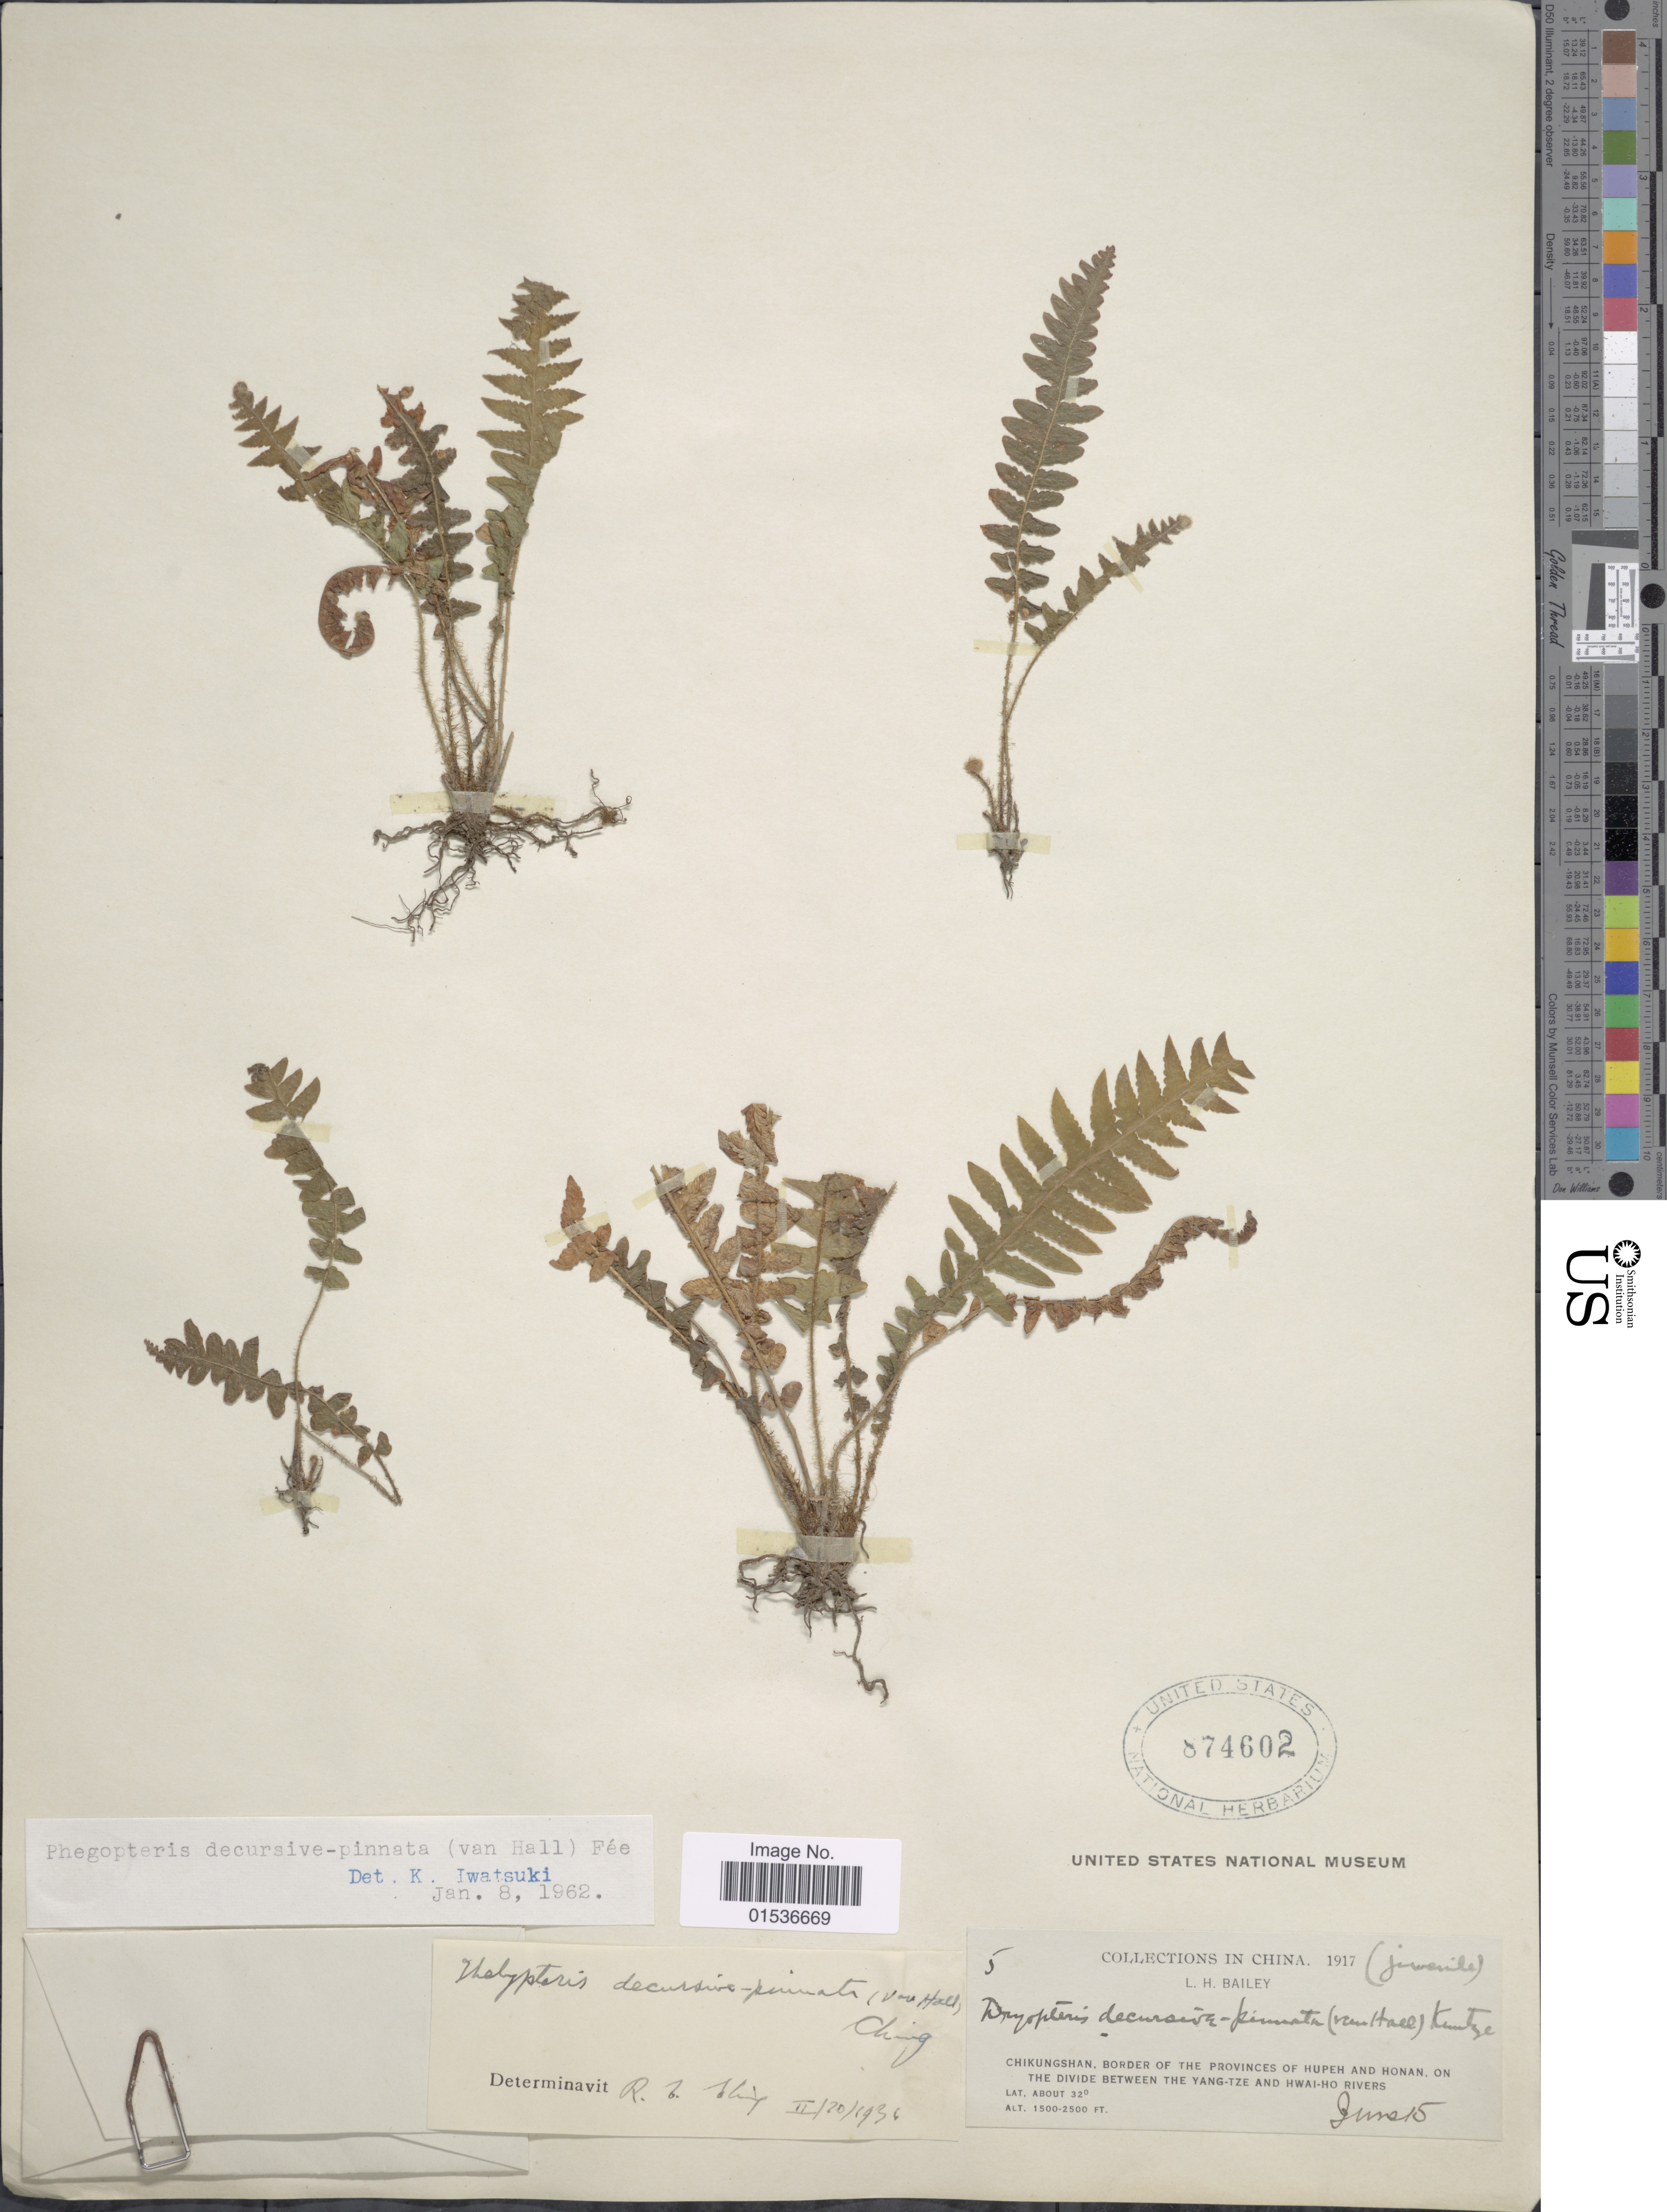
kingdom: Plantae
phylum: Tracheophyta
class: Polypodiopsida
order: Polypodiales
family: Thelypteridaceae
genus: Phegopteris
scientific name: Phegopteris decursivepinnata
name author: (H.C. Hall) Fée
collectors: L. H. Bailey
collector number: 5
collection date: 1917-06-15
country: China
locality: China. Chikungshan, border of the province of Hupeh and Honan, on the divide between the Yang-tze and Hwai-Ho Rivers.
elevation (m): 457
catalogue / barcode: US 874602